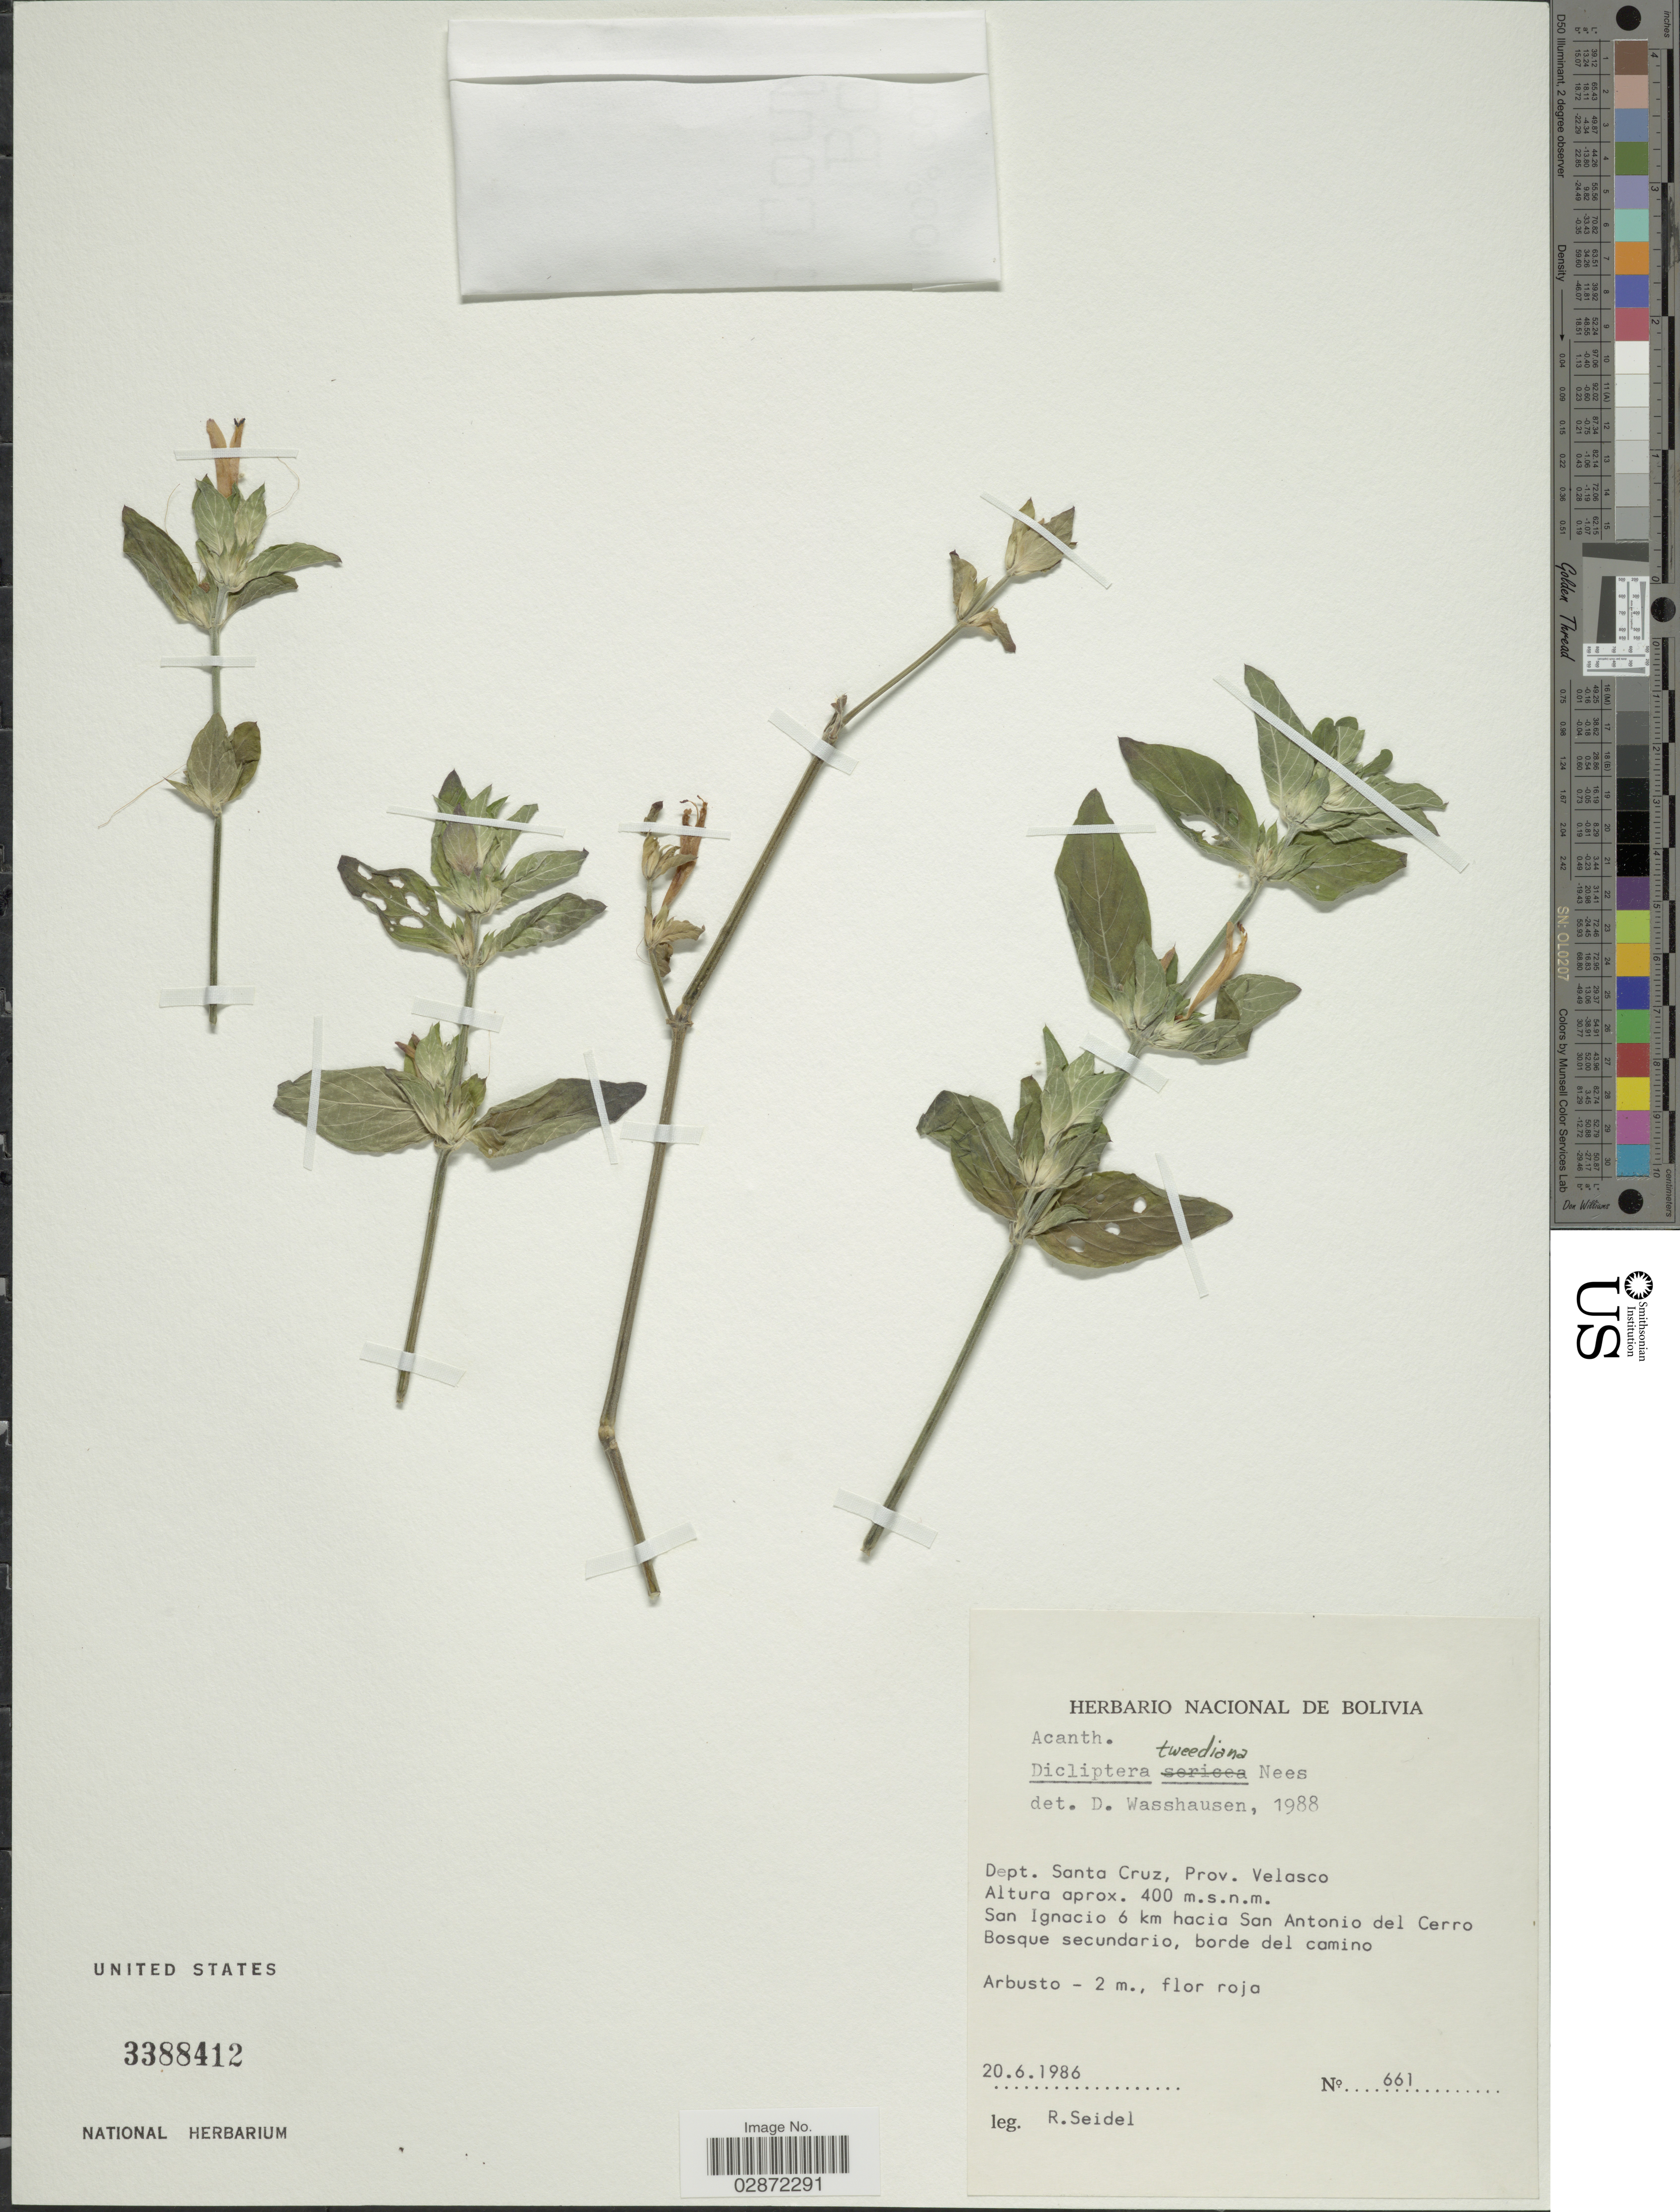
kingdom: Plantae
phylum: Tracheophyta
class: Magnoliopsida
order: Lamiales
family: Acanthaceae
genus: Dicliptera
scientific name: Dicliptera squarrosa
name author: Nees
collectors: R. Seidel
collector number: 661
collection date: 1986-06-20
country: Bolivia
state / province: Santa Cruz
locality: Dept. Santa Cruz, Prov. Velasco. San Ignacio 6 km hacia San Antonio del Cerro.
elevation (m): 400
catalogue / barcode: US 3388412